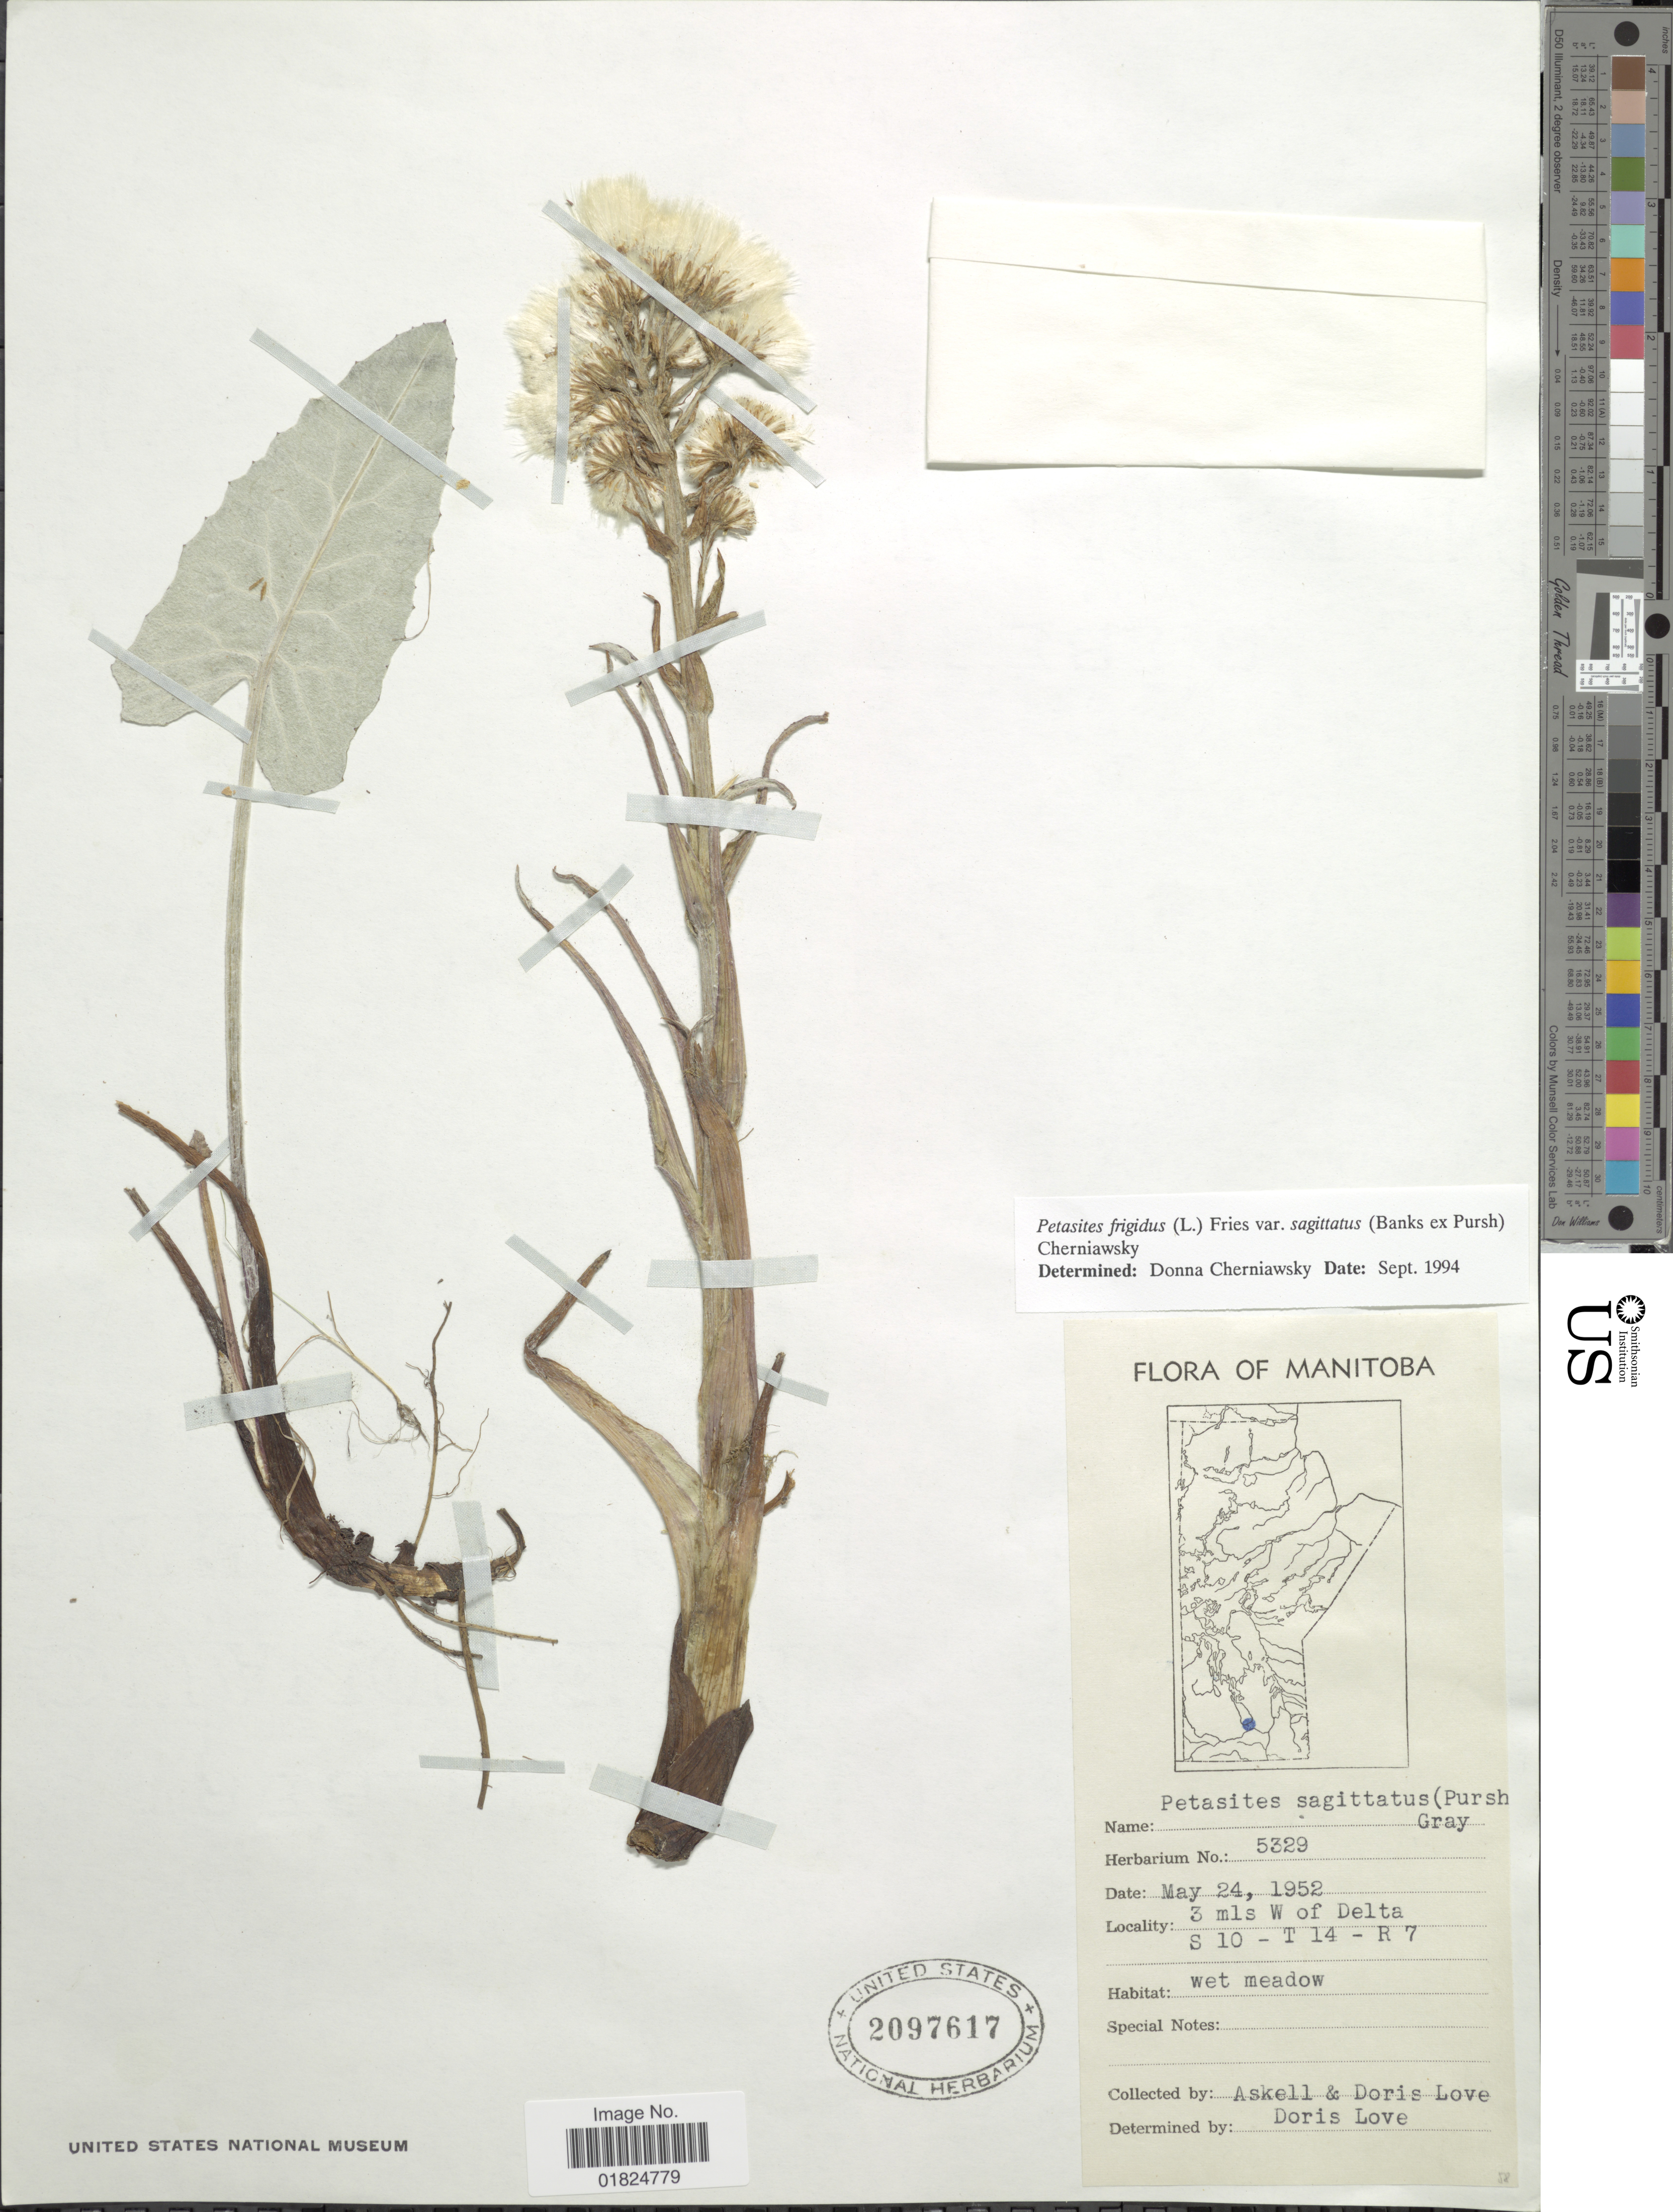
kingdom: Plantae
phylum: Tracheophyta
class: Magnoliopsida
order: Asterales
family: Asteraceae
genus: Petasites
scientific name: Petasites frigidus var. sagittatus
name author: (Banks ex Pursh) Cherniawsky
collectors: -. Askell & D. Löve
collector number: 5329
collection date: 1952-05-24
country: Canada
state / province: Manitoba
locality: Manitoba. 3 mls W of Delta. S 10 - T 14- R 7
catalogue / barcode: US 2097617